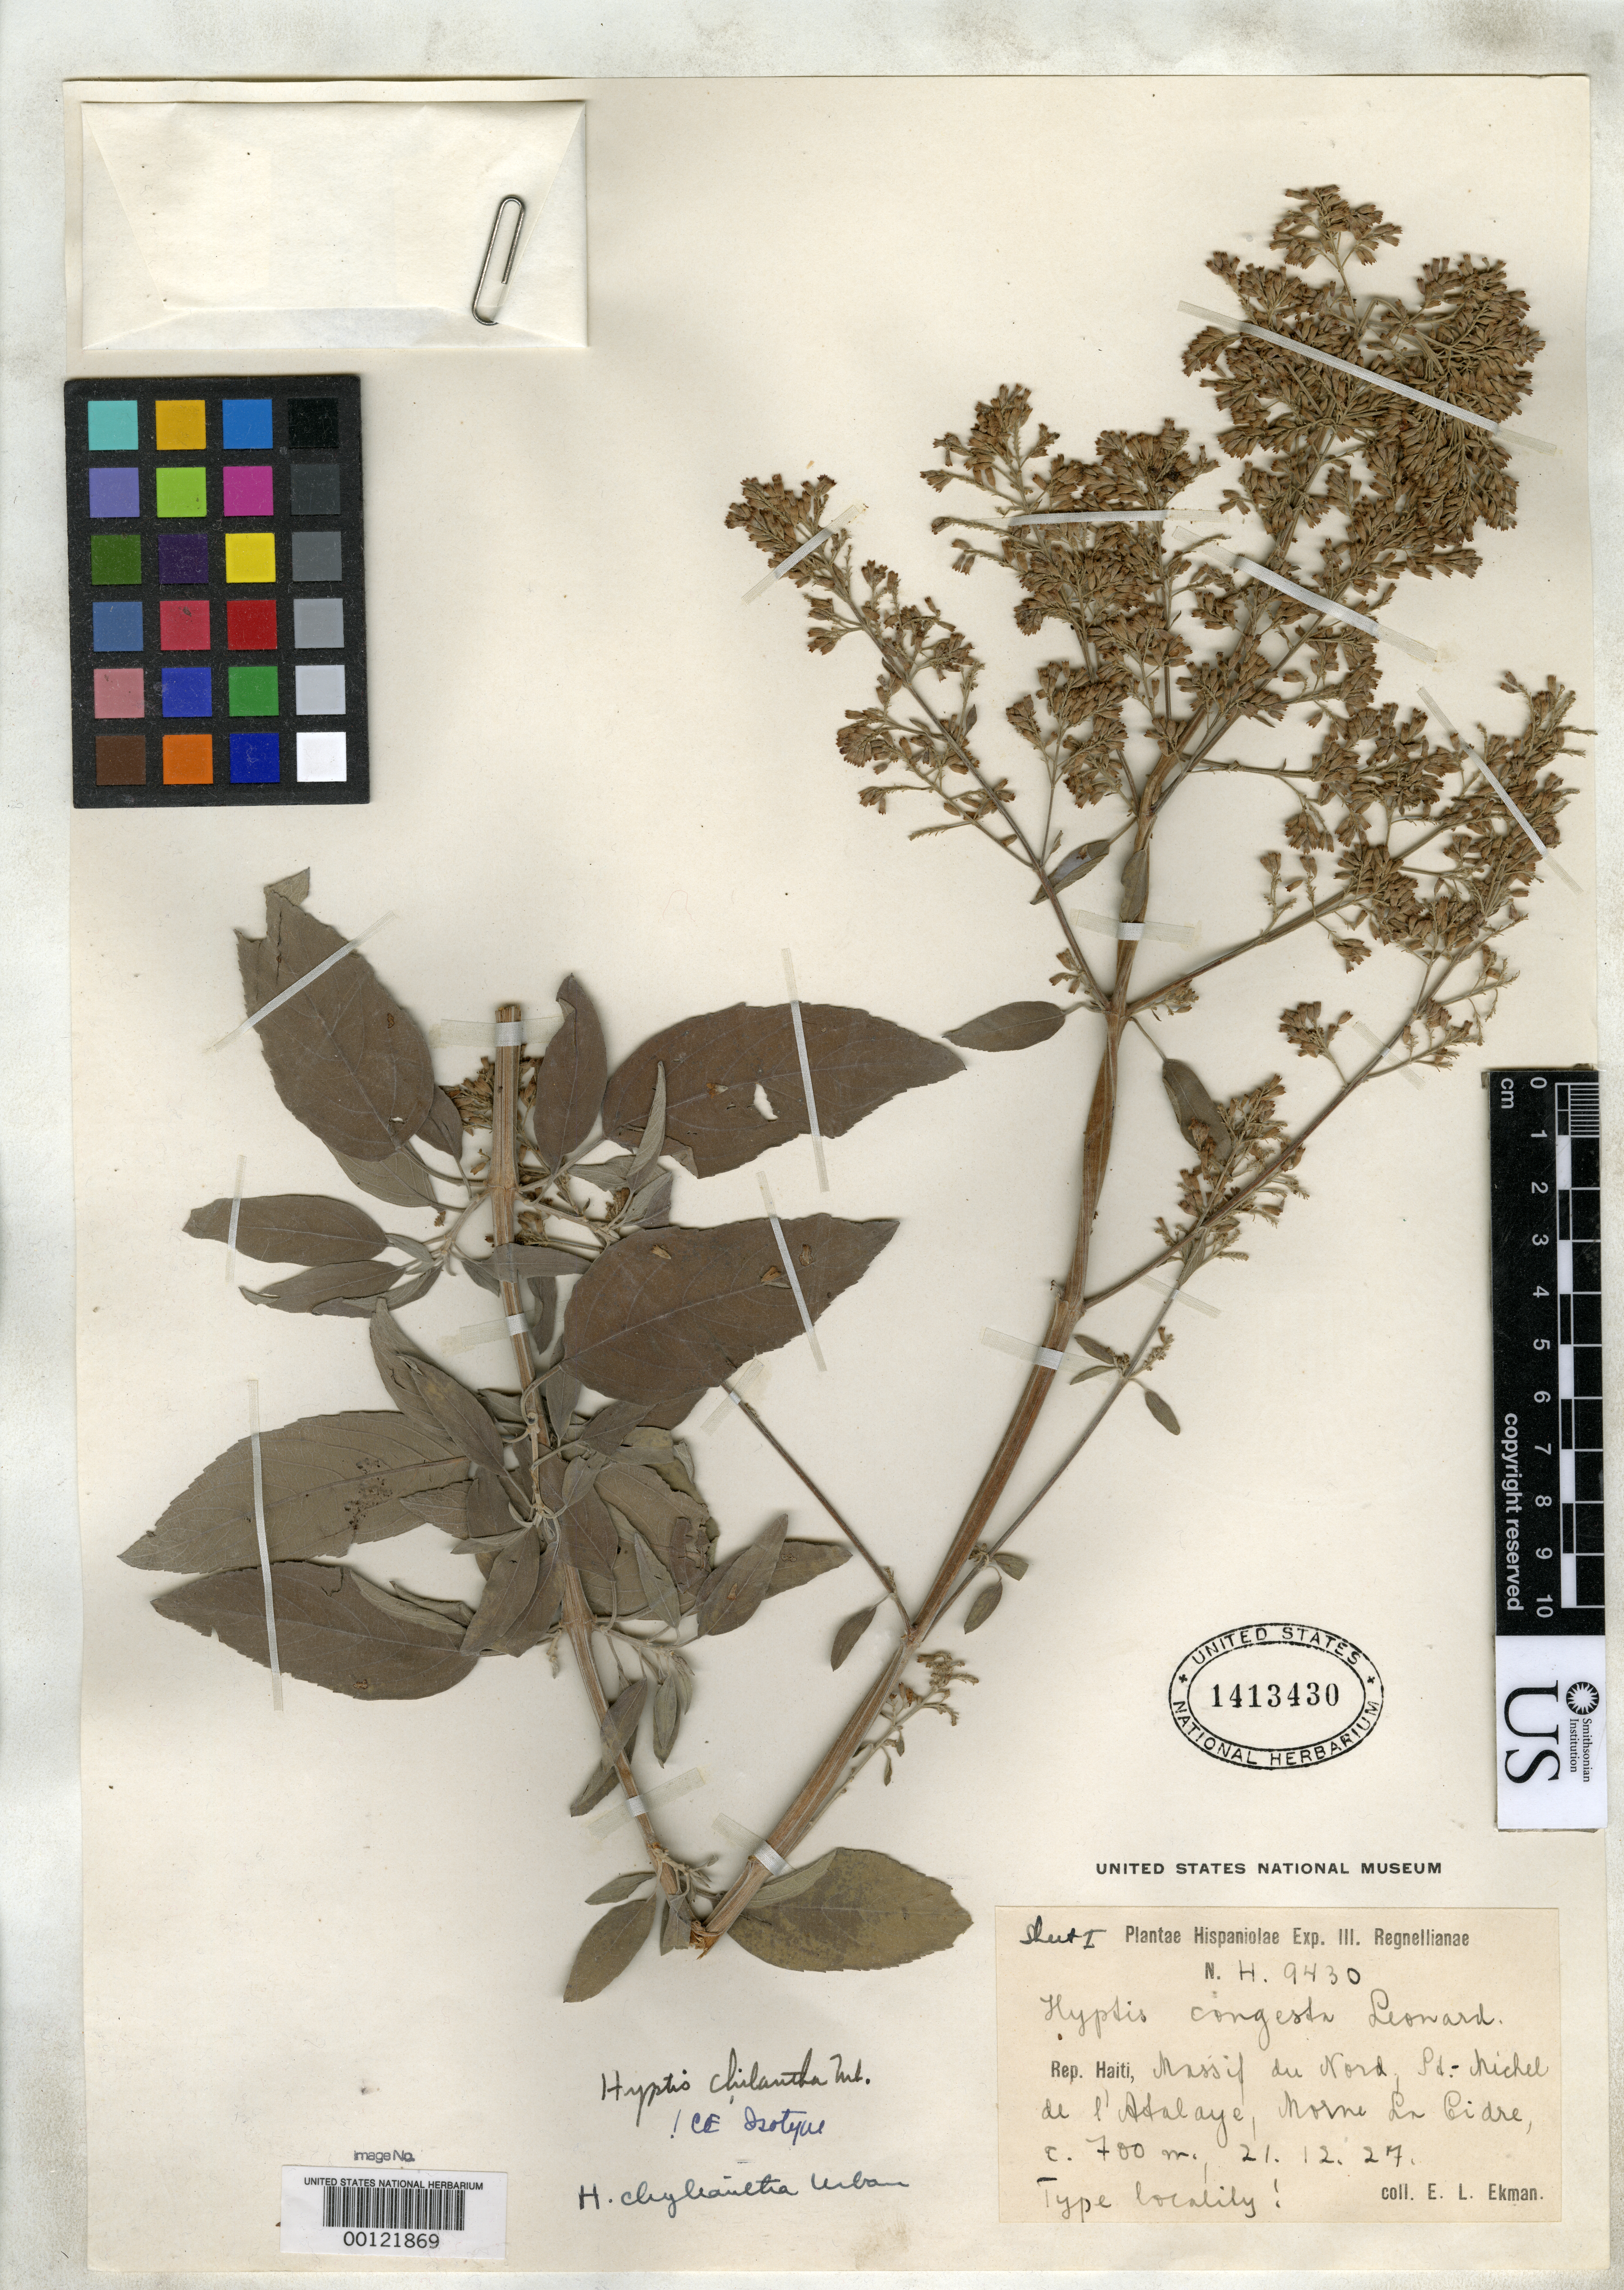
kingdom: Plantae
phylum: Tracheophyta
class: Magnoliopsida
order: Lamiales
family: Lamiaceae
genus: Hyptis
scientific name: Hyptis chyliantha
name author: Urb. & Ekman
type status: Isotype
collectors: E. L. Ekman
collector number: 9430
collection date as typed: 21 Dec 1927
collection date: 1927-12-21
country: Haiti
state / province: Nord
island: Hispaniola Island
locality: St.-Michel de l'Asalaye, Morne Lacidre, Massif du Nord.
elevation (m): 700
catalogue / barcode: US 1413430